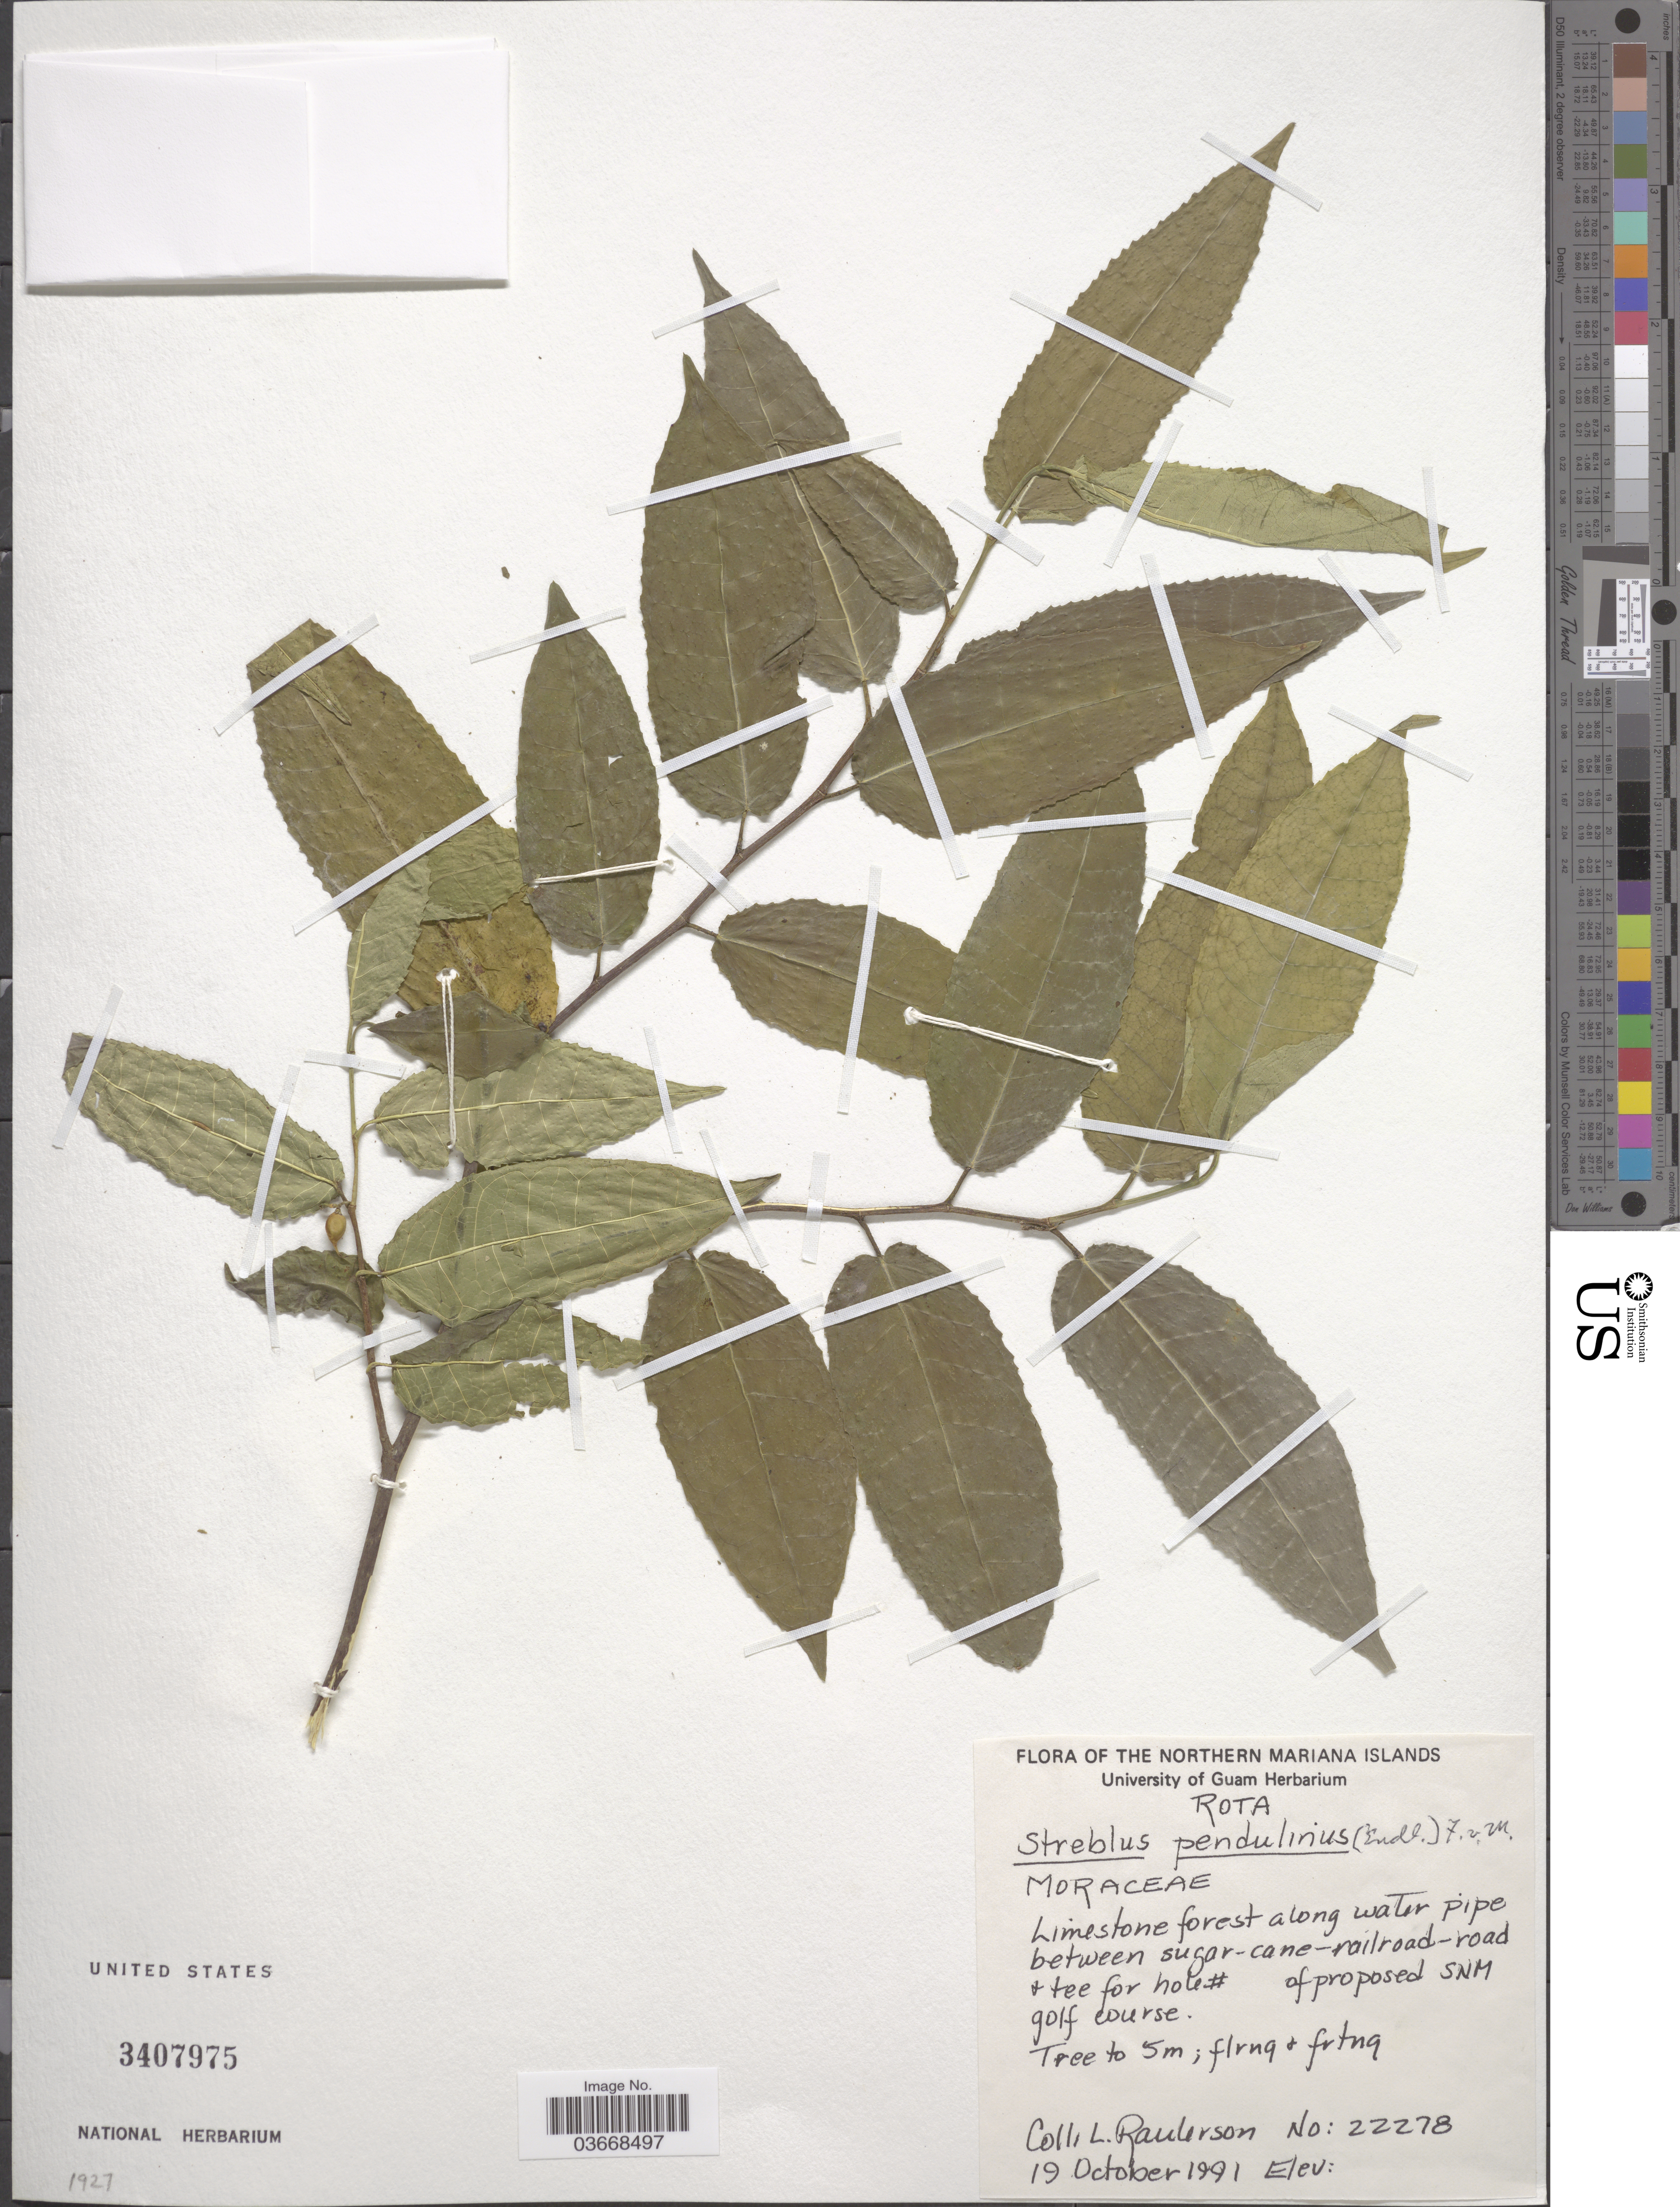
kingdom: Plantae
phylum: Tracheophyta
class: Magnoliopsida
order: Rosales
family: Moraceae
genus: Paratrophis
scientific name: Paratrophis pendulina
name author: (Endl.) E. M. Gardner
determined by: Wagner, W. L., (BOT), Smithsonian Institution - National Museum of Natural History (UNITED STATES)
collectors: L. Raulerson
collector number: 22278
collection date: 1991-10-19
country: Northern Mariana Islands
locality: Rota. Limestone forest along water pipe between sugar-cane-railroad-road & tee for hole # of proposed SNM golf course.*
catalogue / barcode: US 3407975